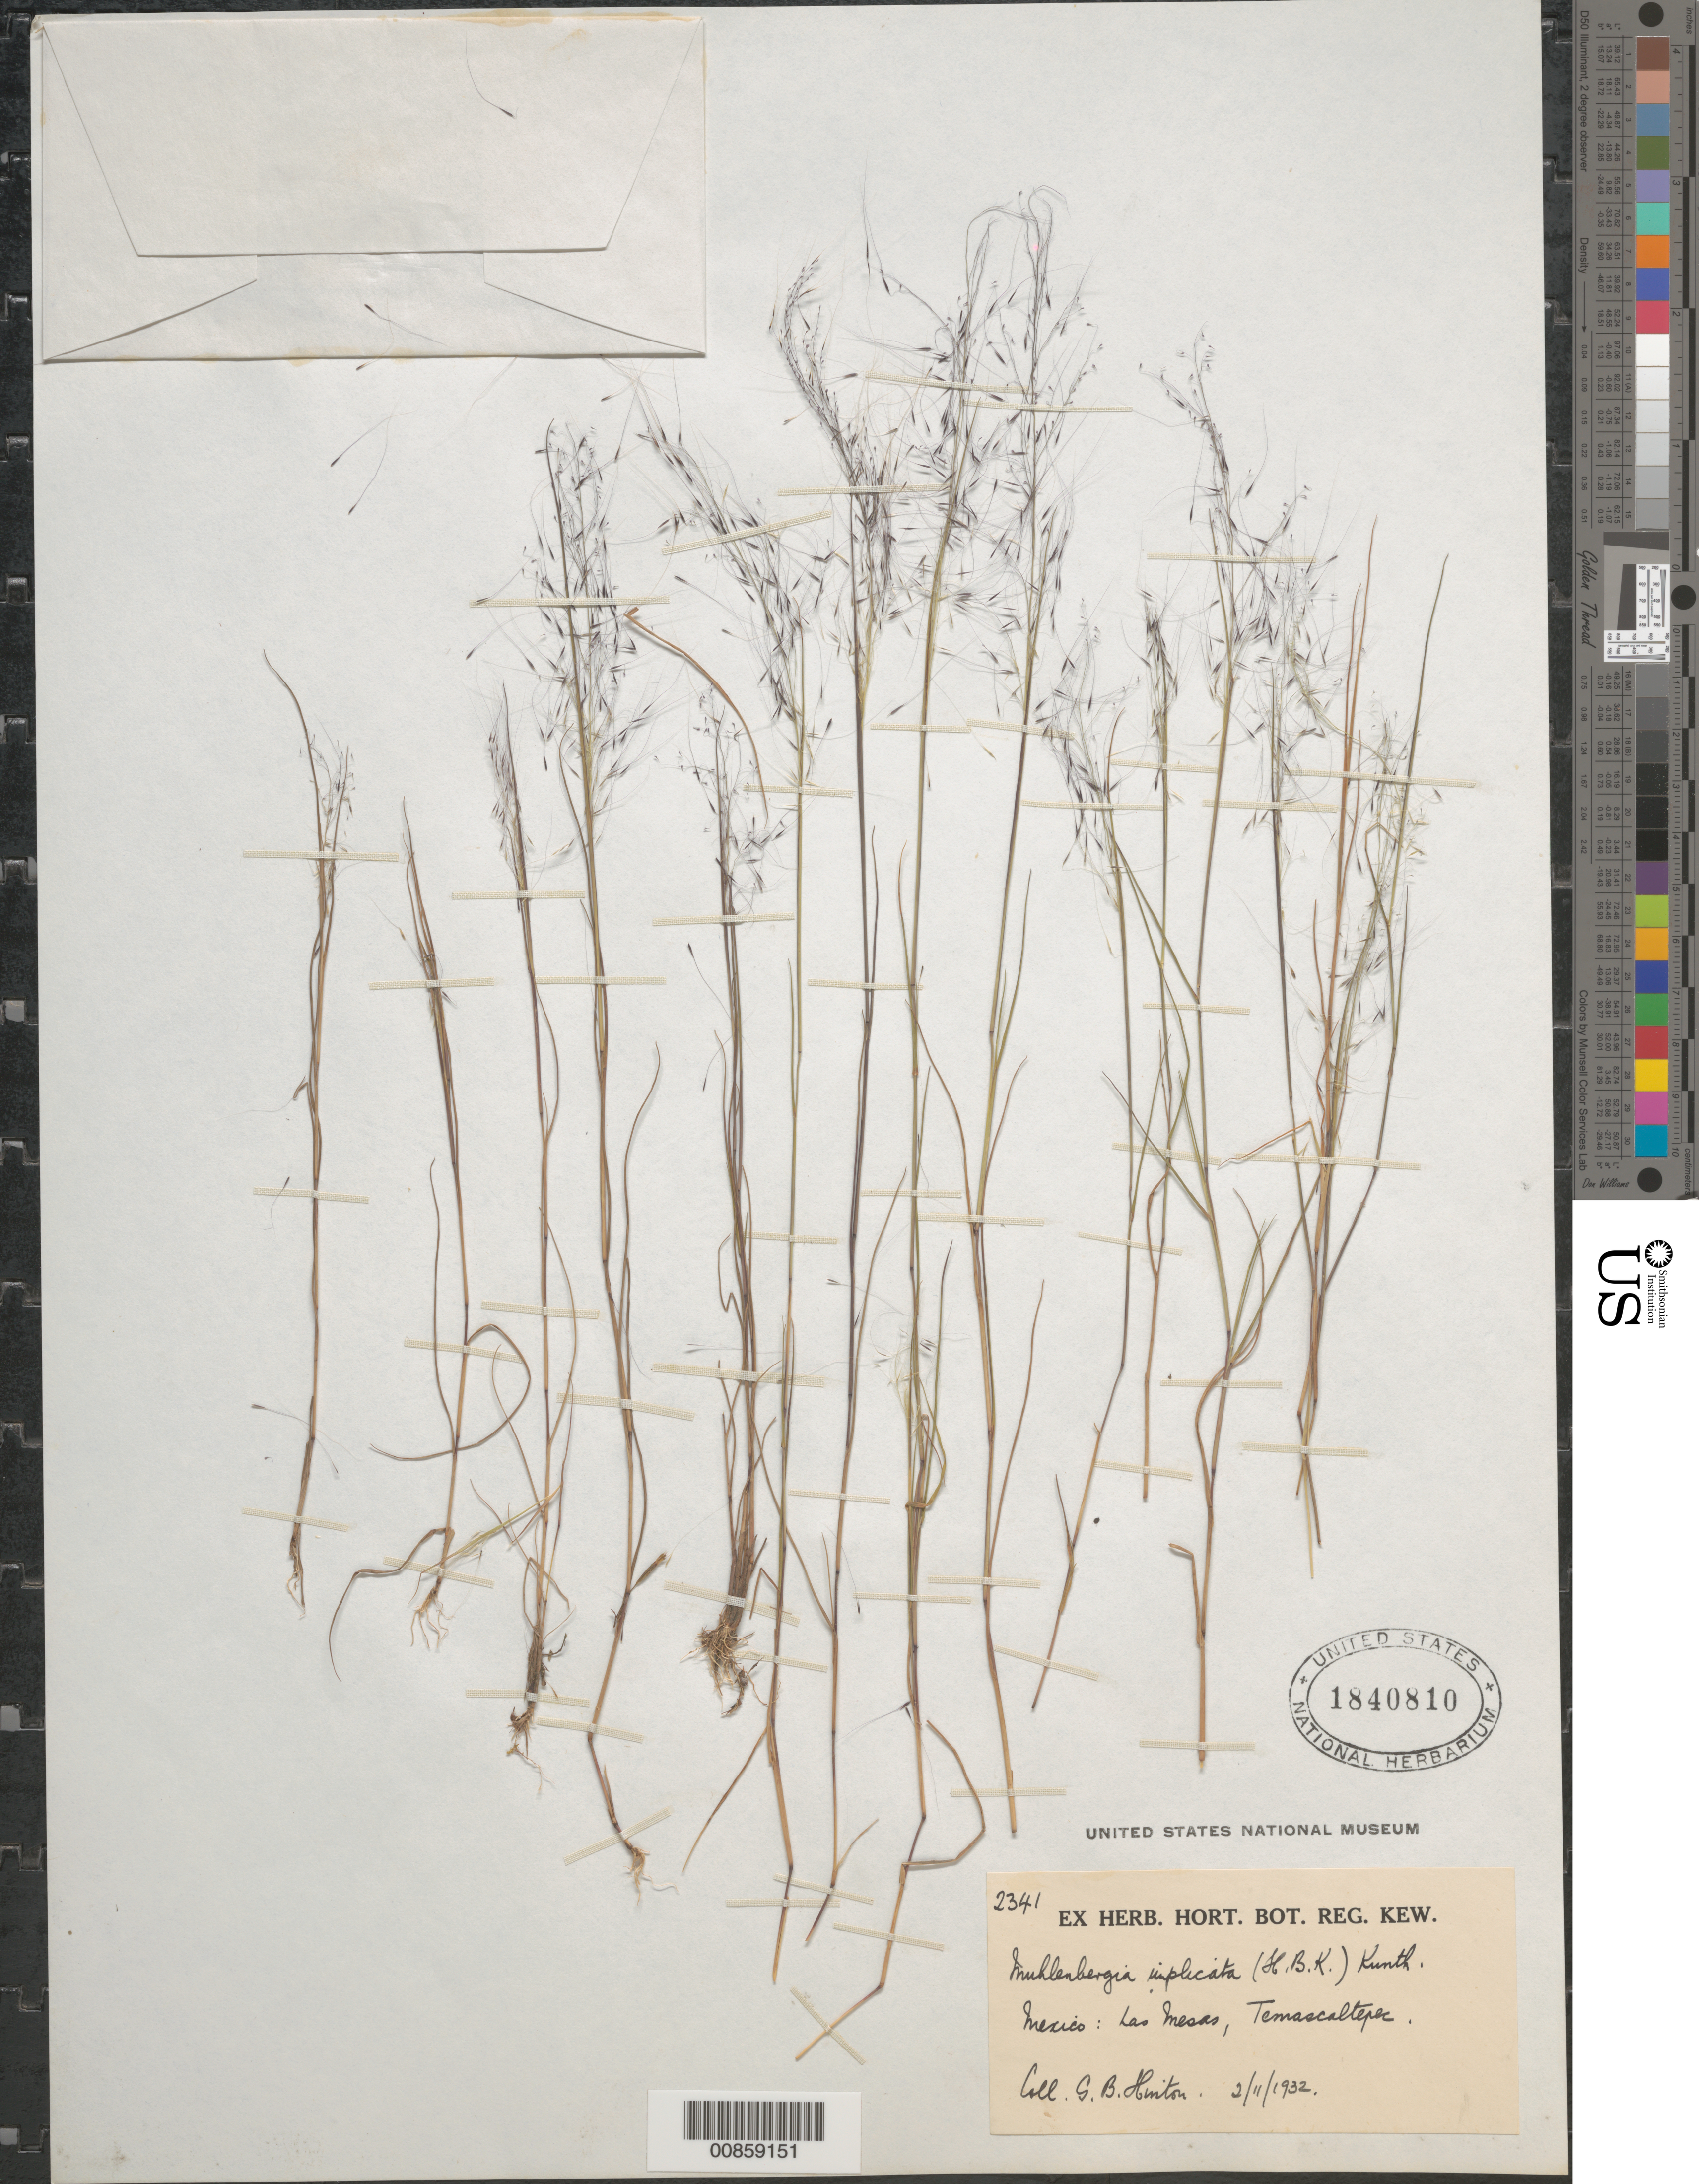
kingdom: Plantae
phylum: Tracheophyta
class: Liliopsida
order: Poales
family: Poaceae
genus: Muhlenbergia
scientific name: Muhlenbergia implicata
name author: (Kunth) Trin.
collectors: G. B. Hinton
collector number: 2341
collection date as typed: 11 Feb 1932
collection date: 1932-02-11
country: Mexico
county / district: Temascaltepec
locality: Las Mesas, mpio. Temascaltepec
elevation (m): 2200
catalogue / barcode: US 1840810